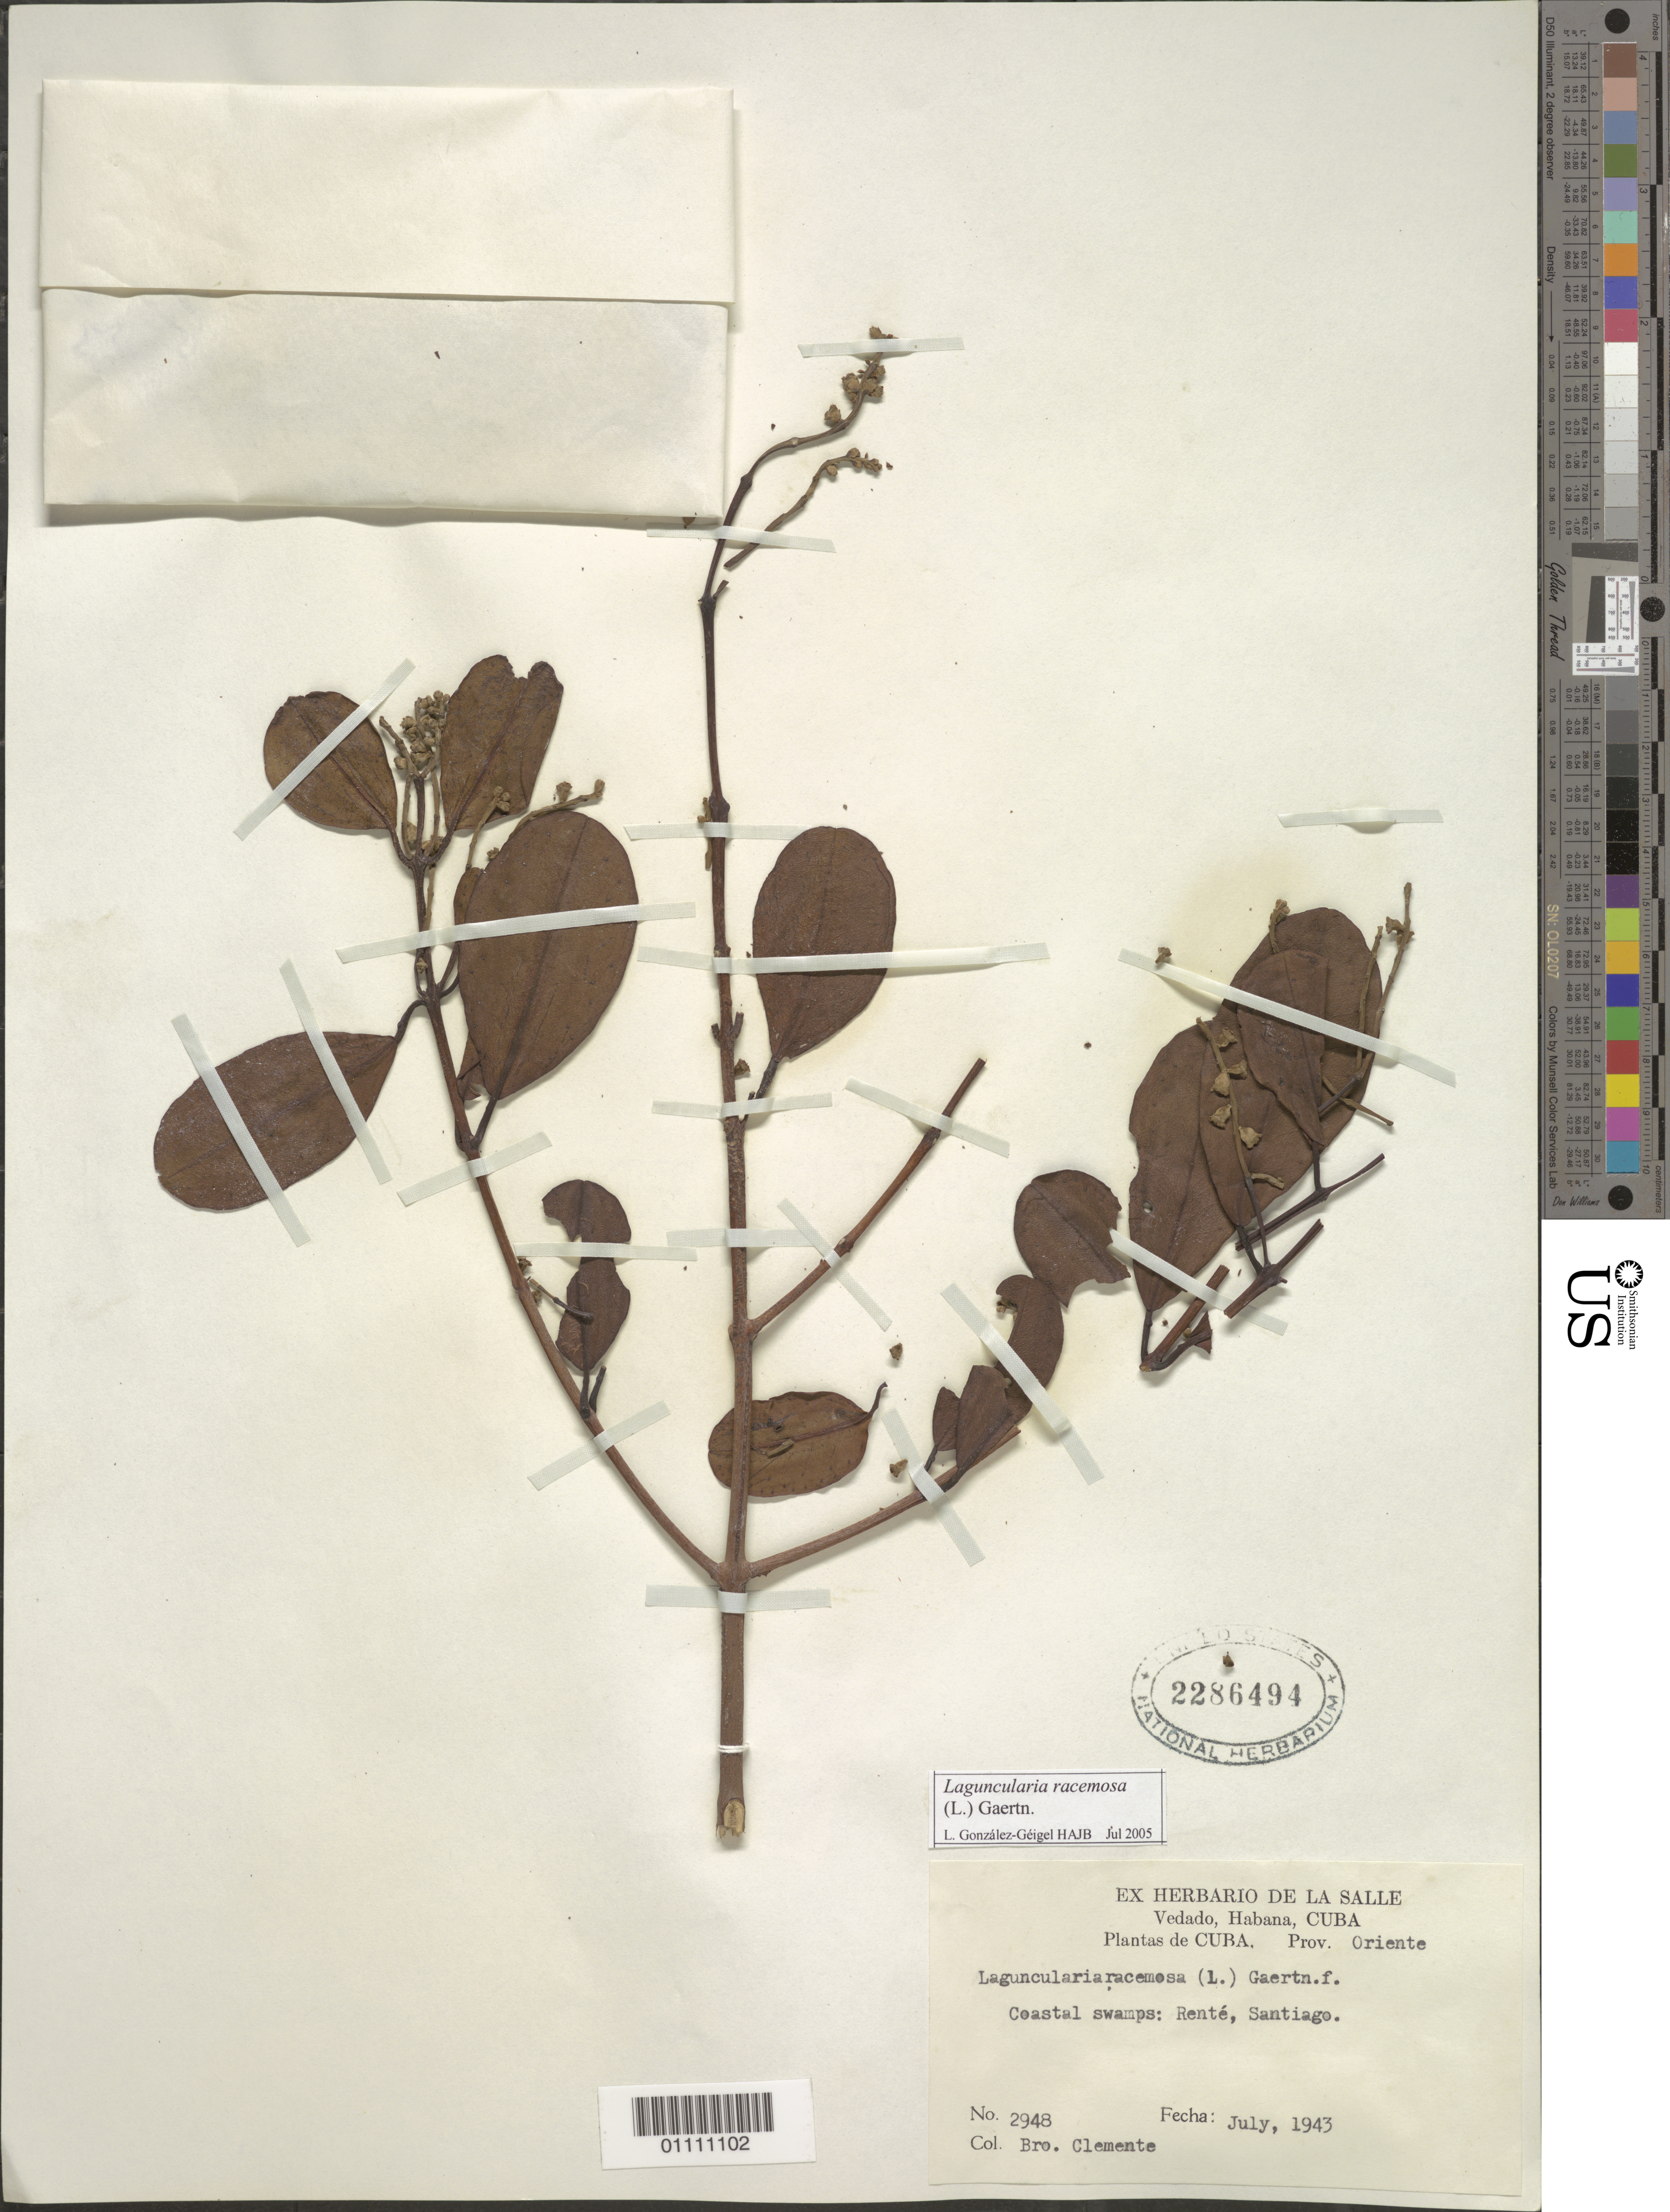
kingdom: Plantae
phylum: Tracheophyta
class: Magnoliopsida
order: Myrtales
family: Combretaceae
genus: Laguncularia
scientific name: Laguncularia racemosa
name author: (L.) C.F. Gaertn.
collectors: Bro. Clemente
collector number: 2948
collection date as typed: Jul 1943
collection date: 1943-07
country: Cuba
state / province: Santiago de Cuba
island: Cuba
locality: Coastal swamps: Rente, Santiago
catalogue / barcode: US 2286494